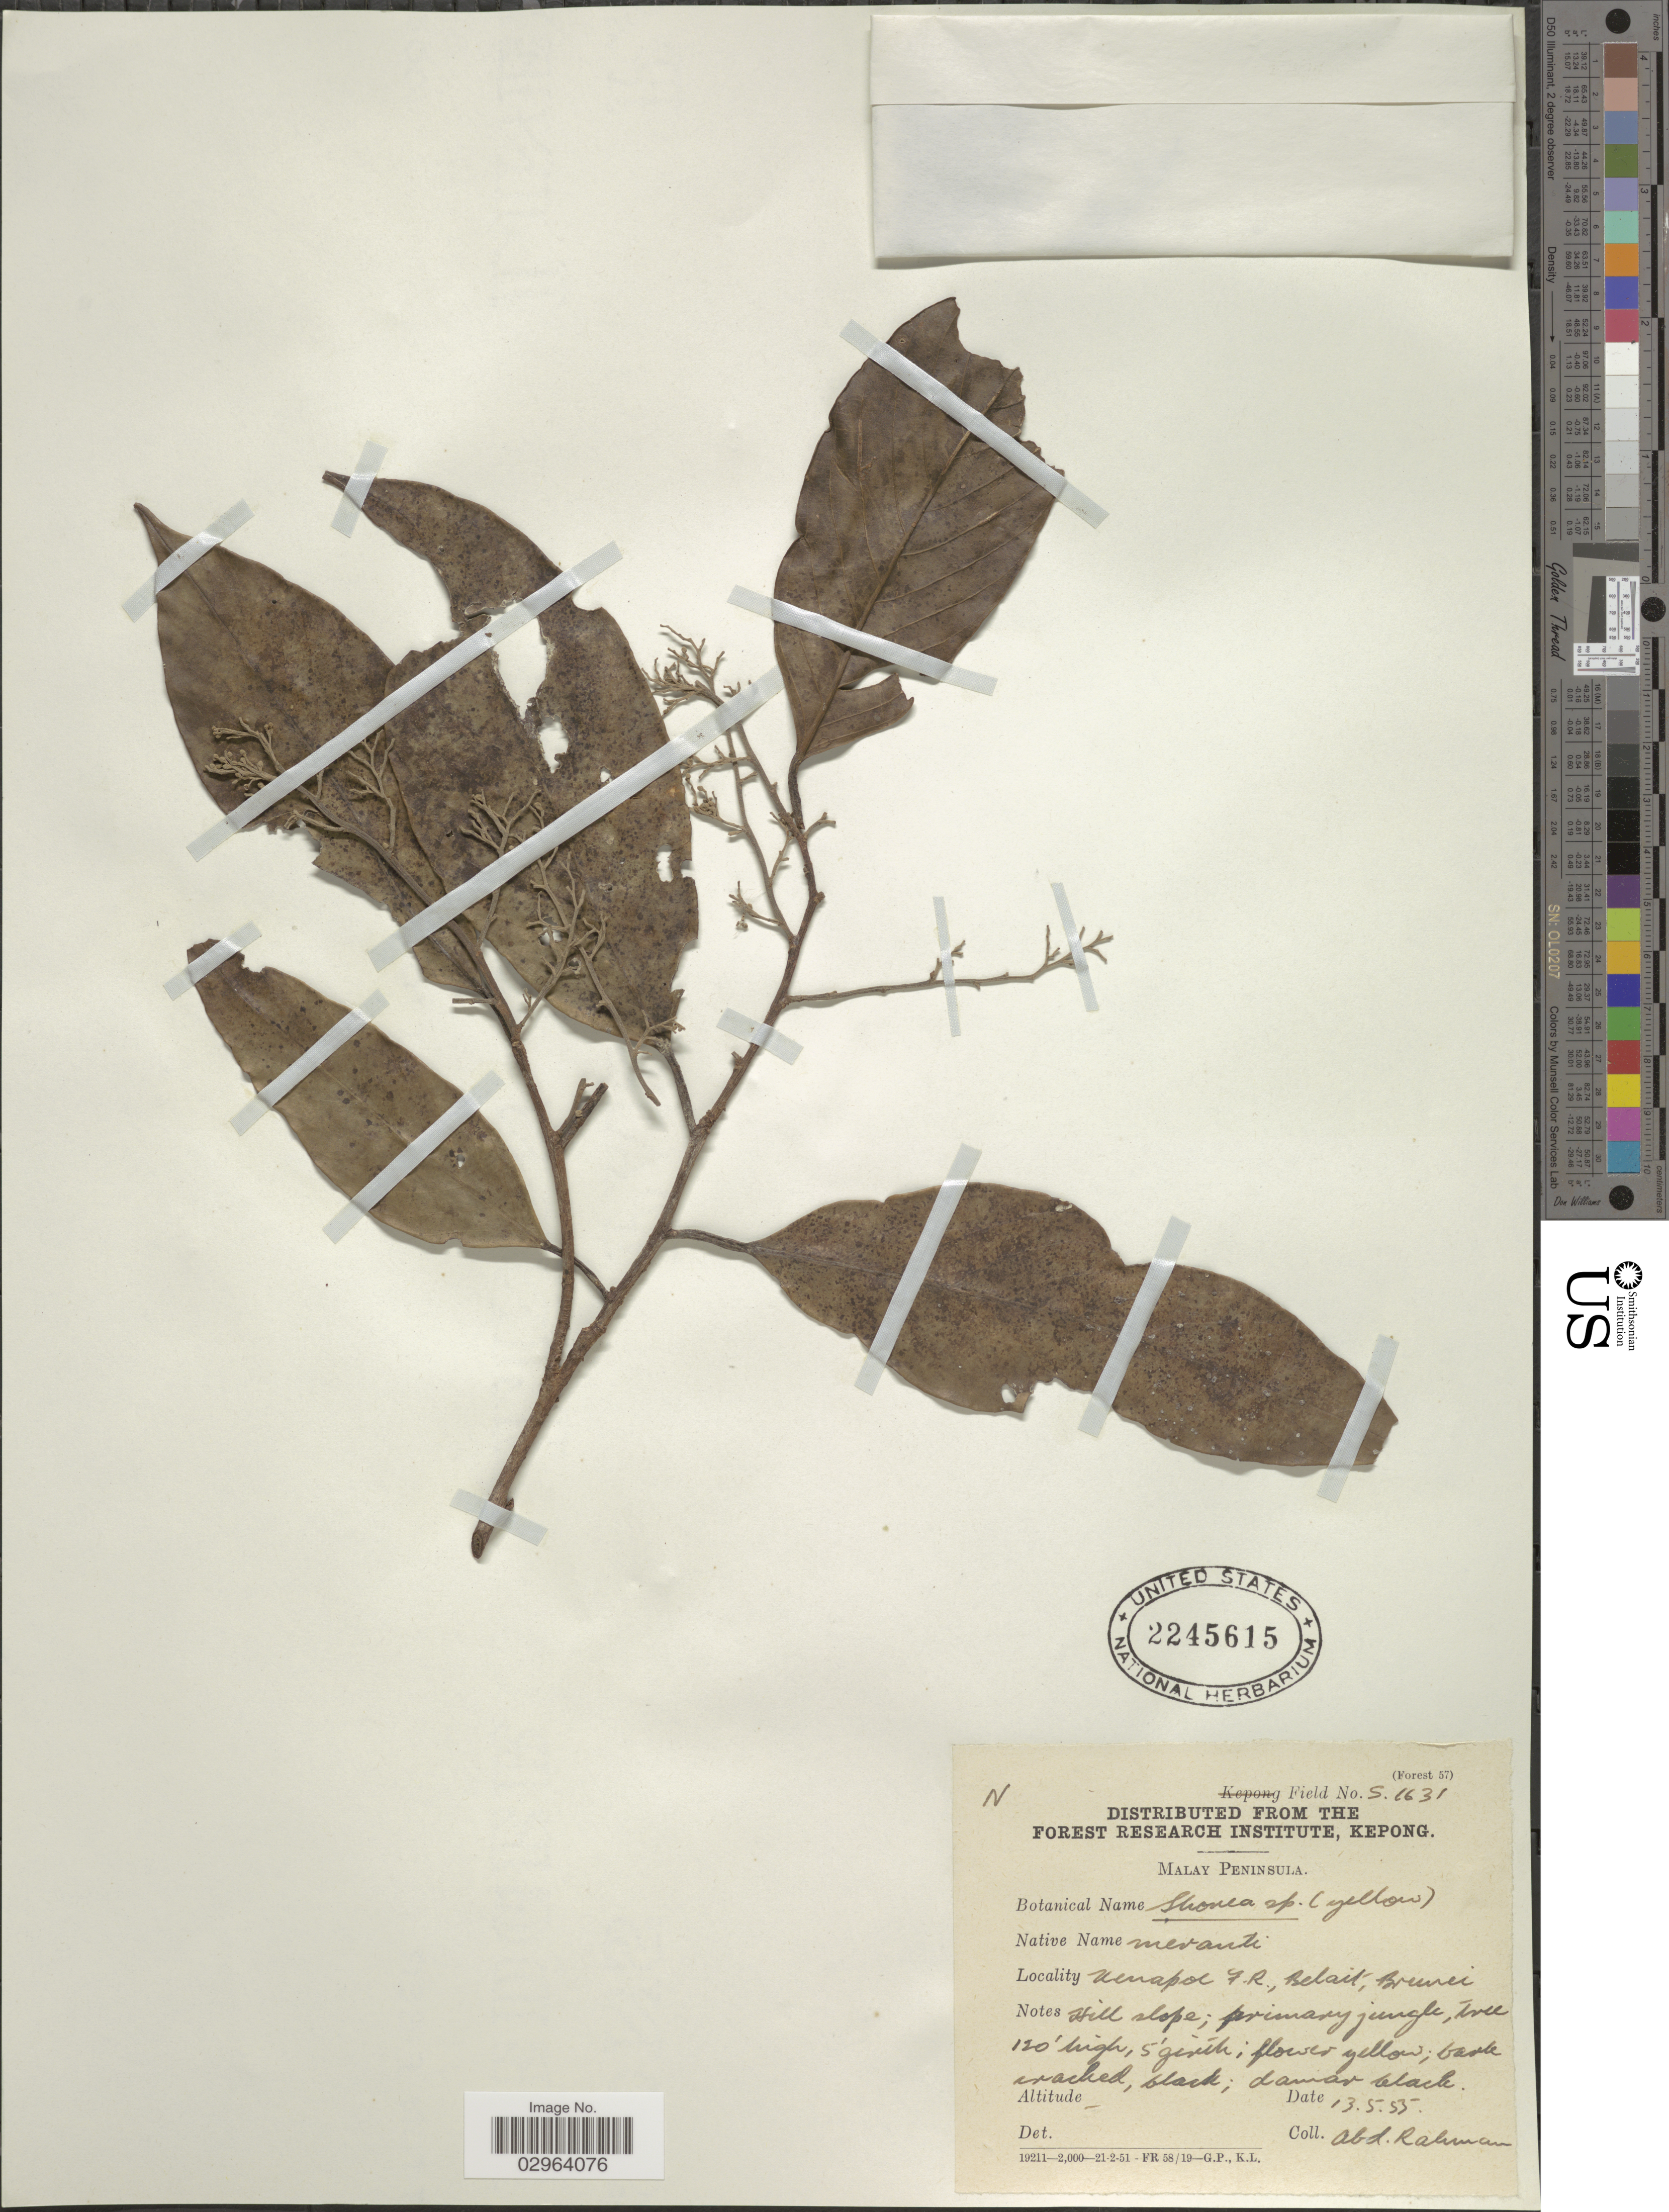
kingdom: Plantae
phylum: Tracheophyta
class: Magnoliopsida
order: Malvales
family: Dipterocarpaceae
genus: Richetia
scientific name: Richetia faguetiana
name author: (F. Heim) P.S. Ashton & J. Heck.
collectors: A. Rahman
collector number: S1631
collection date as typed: Transcribed d/m/y: 13/5/55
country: Brunei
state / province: Belait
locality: Malay Peninsula, Kenapol F.R., Belait.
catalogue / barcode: US 2245615